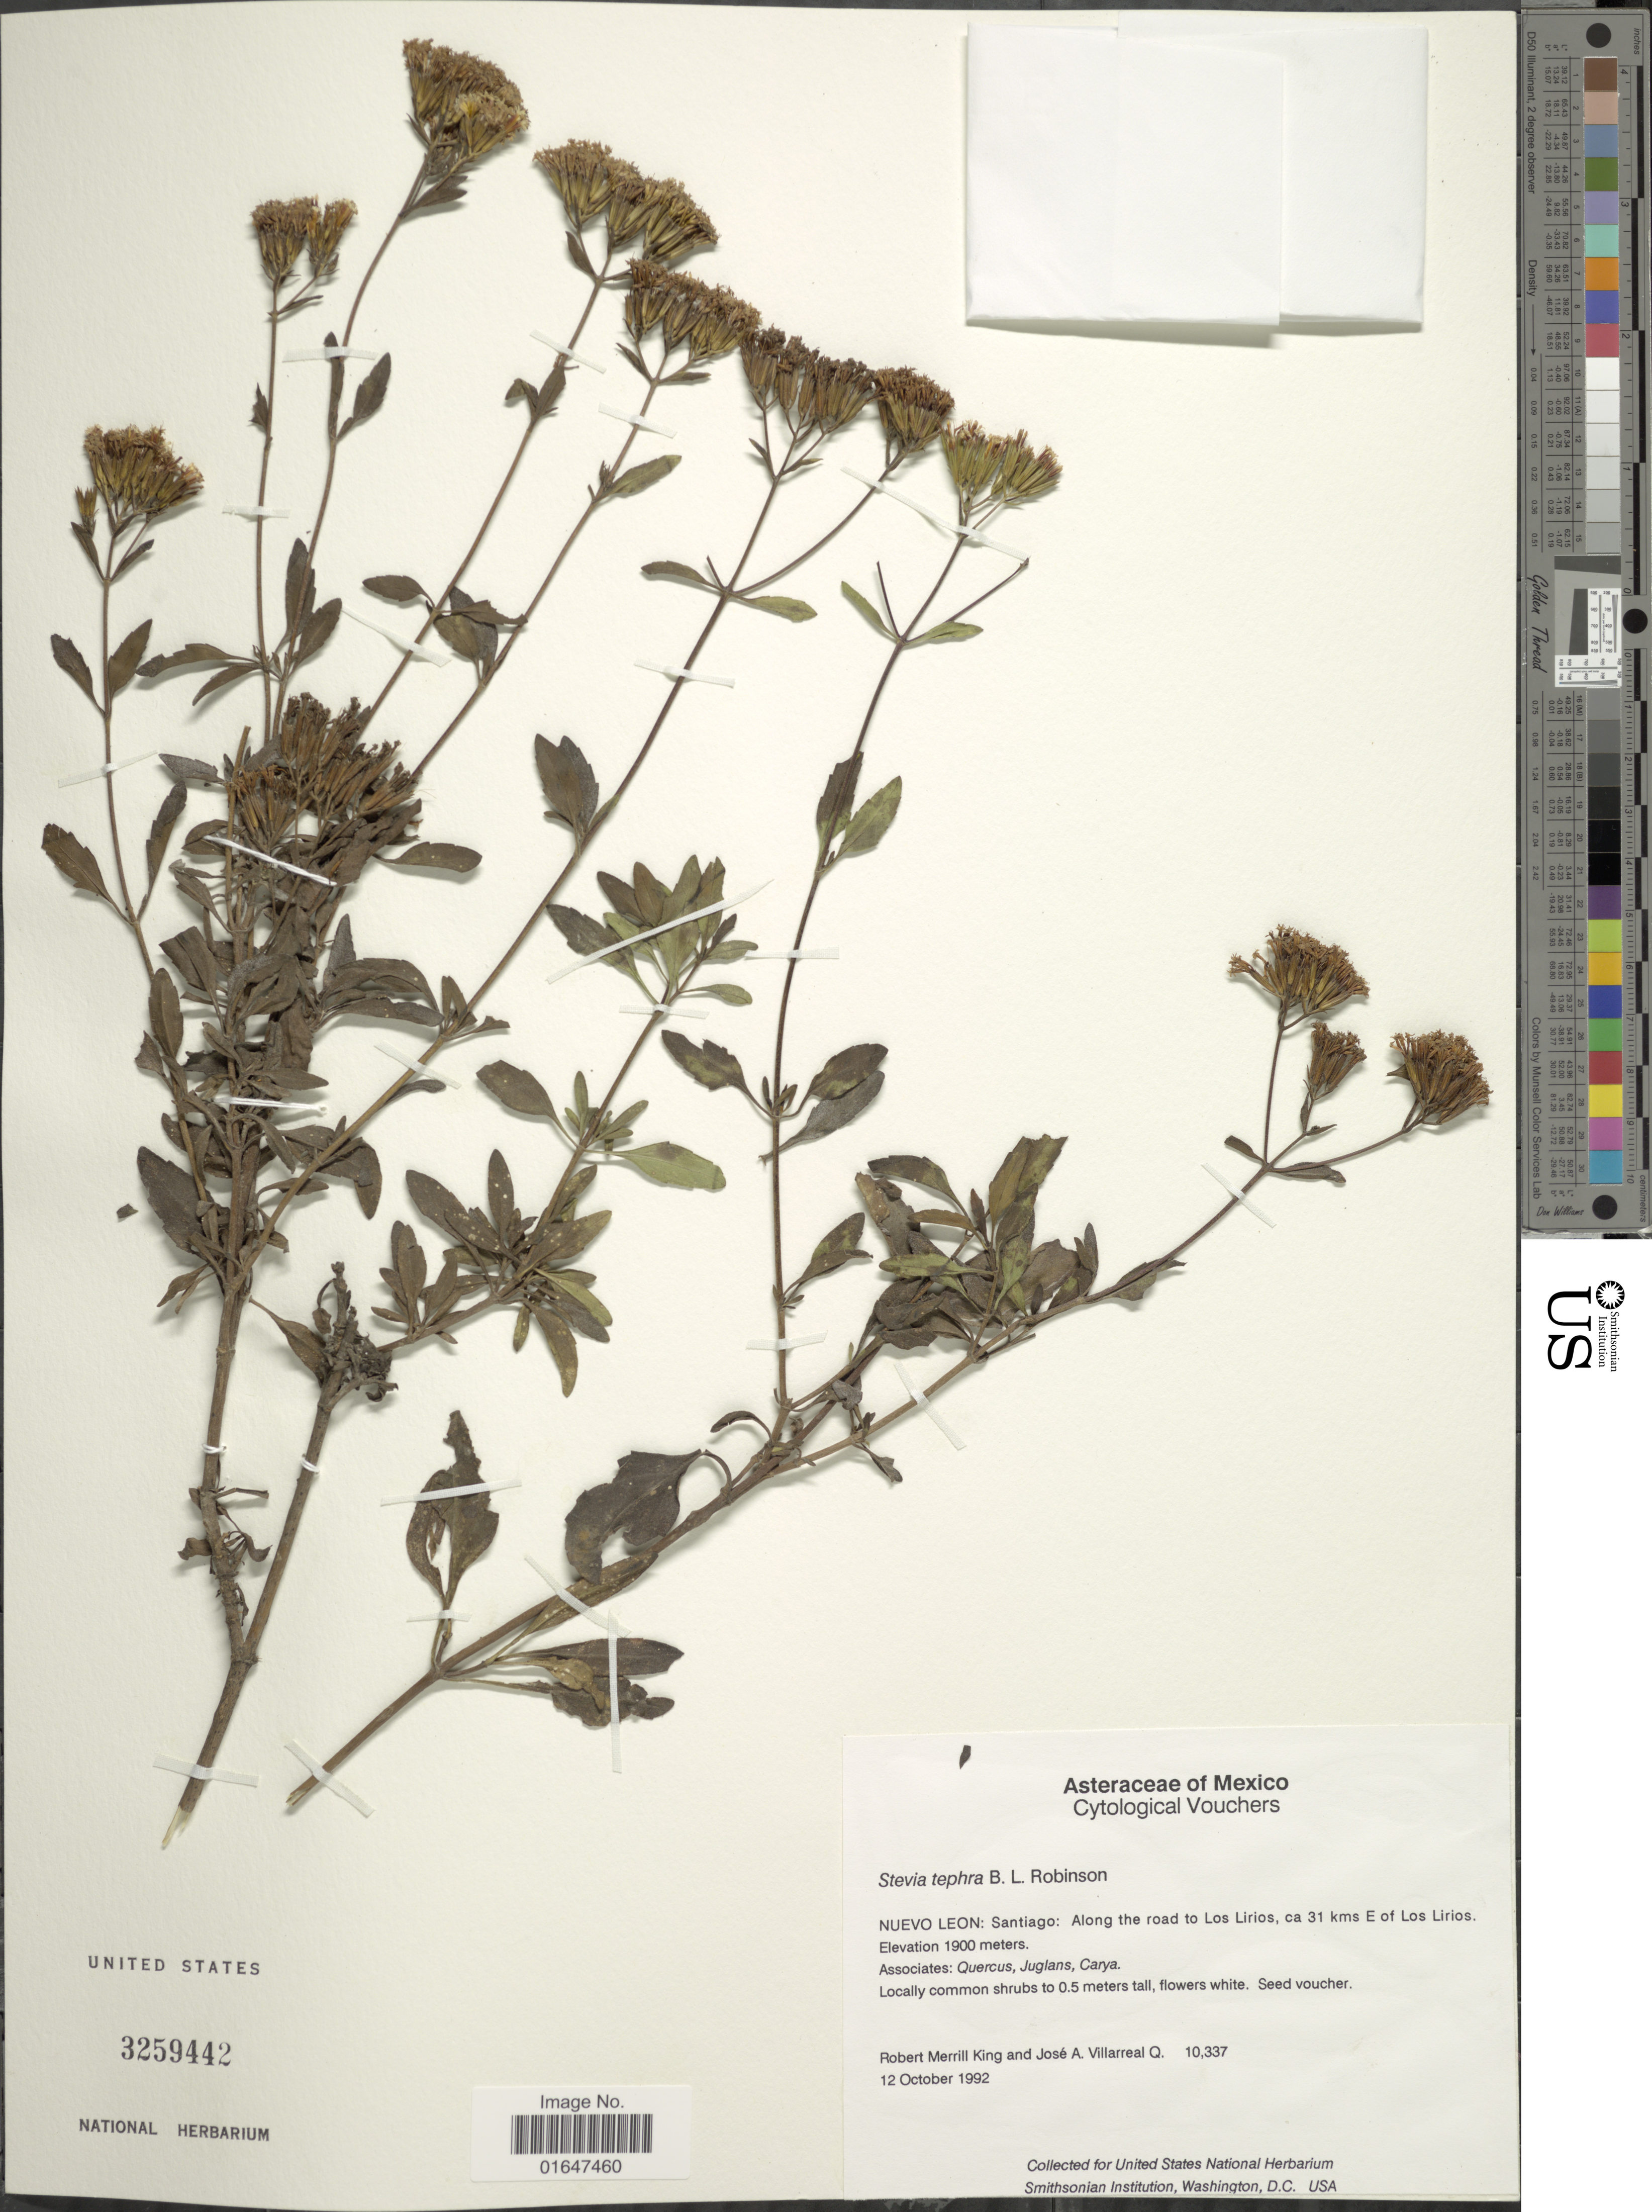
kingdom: Plantae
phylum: Tracheophyta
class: Magnoliopsida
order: Asterales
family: Asteraceae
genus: Stevia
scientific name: Stevia tephra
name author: B.L. Rob.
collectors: R. M. King & J. Villarreal-Quintanilla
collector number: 10337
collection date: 1992-10-12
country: Mexico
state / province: Nuevo León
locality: Santiago, along the road to Los Lirios, ca 31 kms E of Los Lirios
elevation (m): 1900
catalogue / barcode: US 3259442